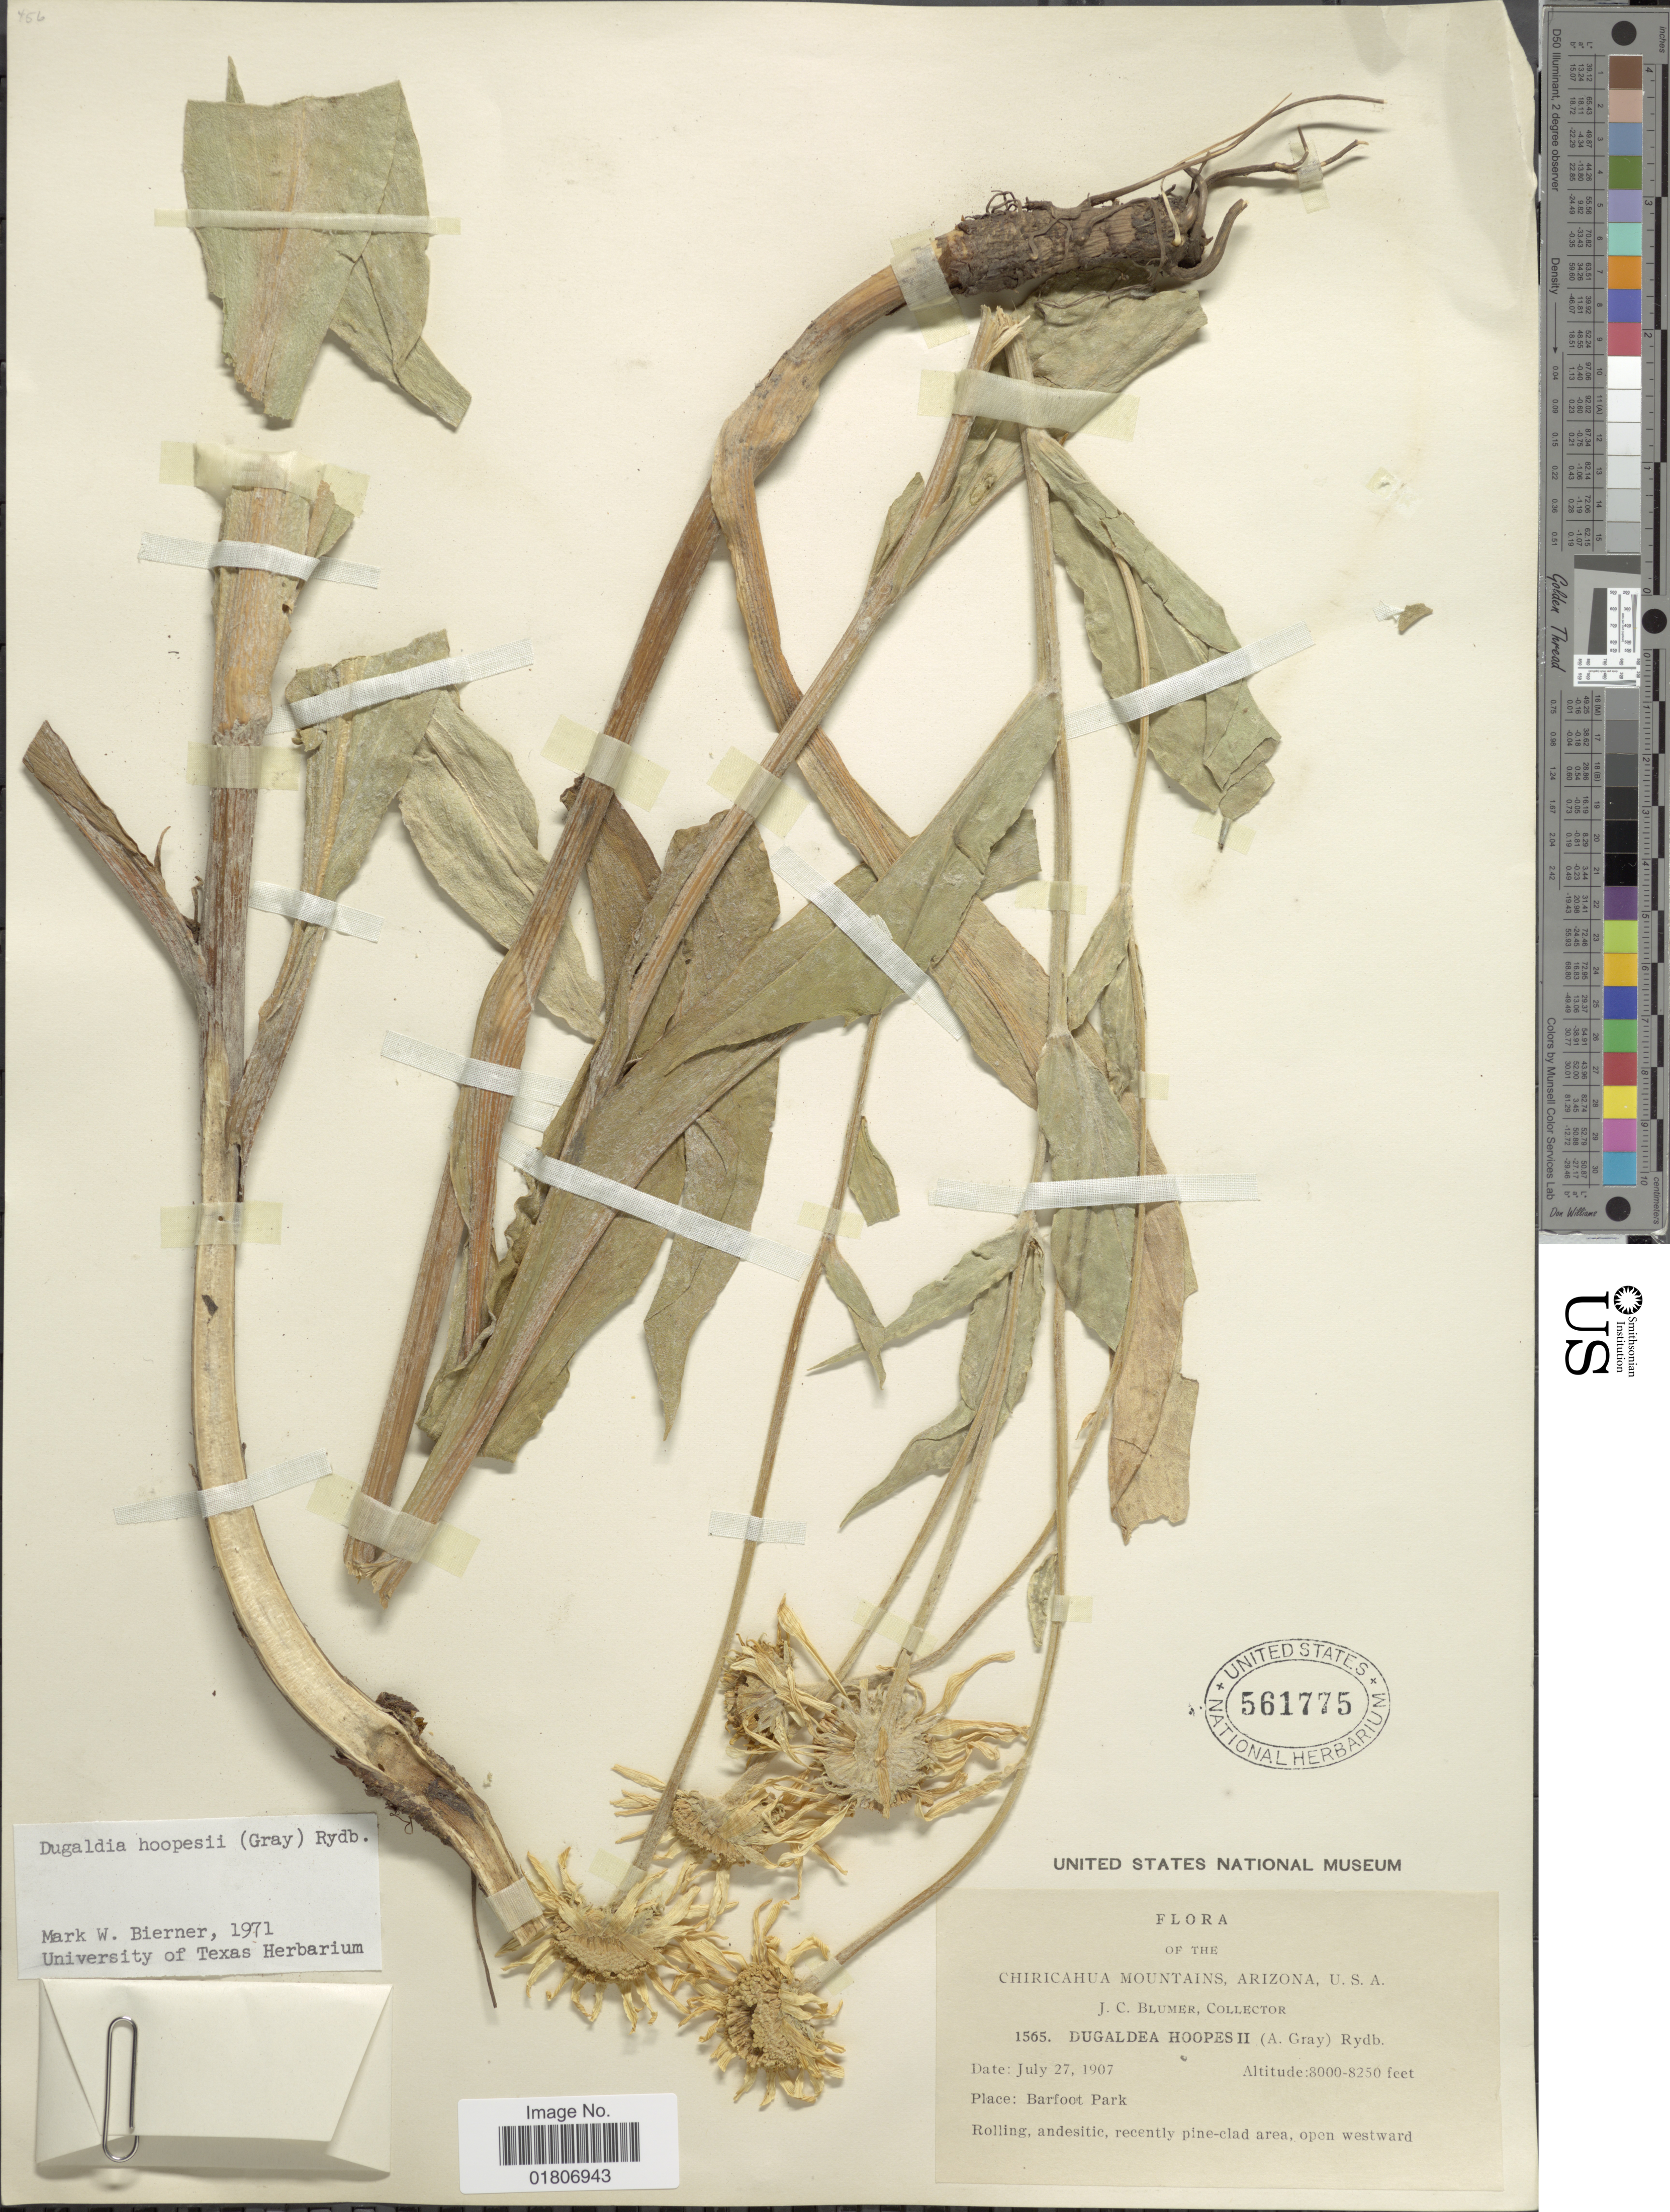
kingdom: Plantae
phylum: Tracheophyta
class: Magnoliopsida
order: Asterales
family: Asteraceae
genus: Dugaldia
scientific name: Dugaldia hoopesii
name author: (A. Gray) Rydb.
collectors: J. C. Blumer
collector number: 1565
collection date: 1907-07-27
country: United States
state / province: Arizona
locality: Chiricahua Mountains. Barfoot Park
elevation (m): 2438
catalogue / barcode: US 561775